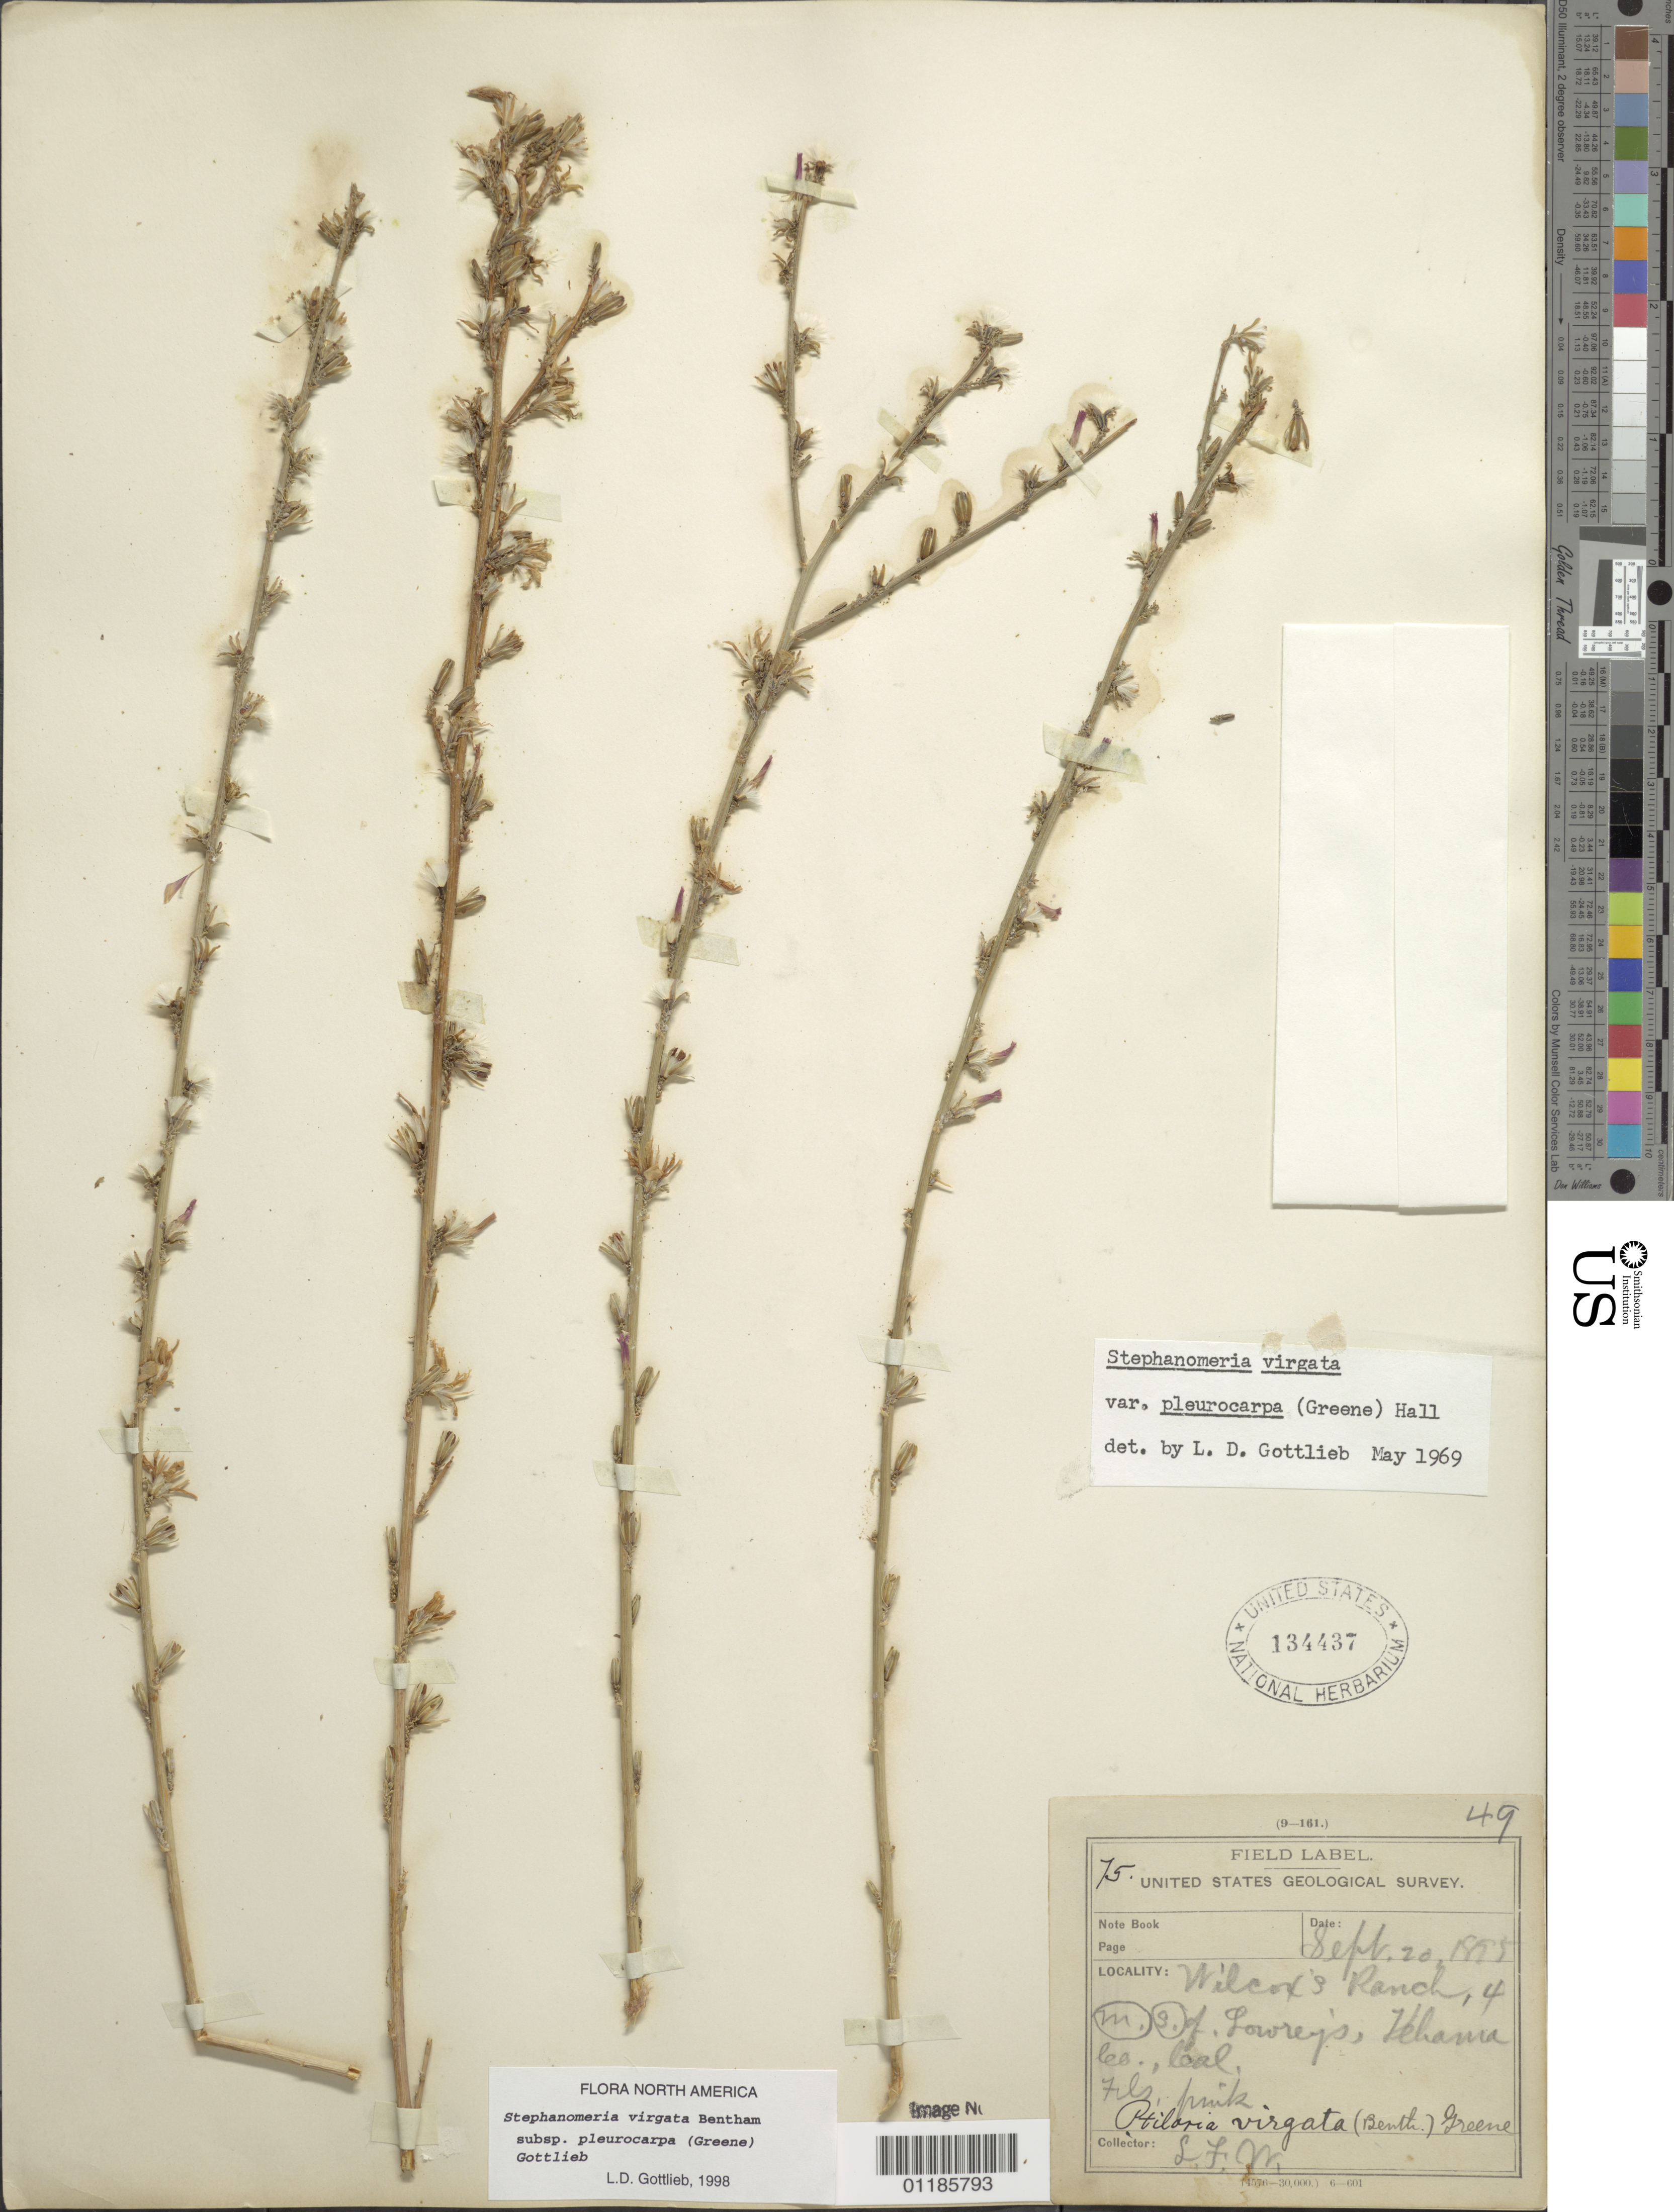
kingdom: Plantae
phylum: Tracheophyta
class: Magnoliopsida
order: Asterales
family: Asteraceae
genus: Stephanomeria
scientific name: Stephanomeria virgata subsp. pleurocarpa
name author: (Greene) Gottlieb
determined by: Gottlieb, L. D.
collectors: L. F. Ward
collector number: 75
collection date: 1895-09-20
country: United States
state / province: California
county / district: Tehama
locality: Wilcox's Ranch, 4 m. S. of Lowrey's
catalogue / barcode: US 134437